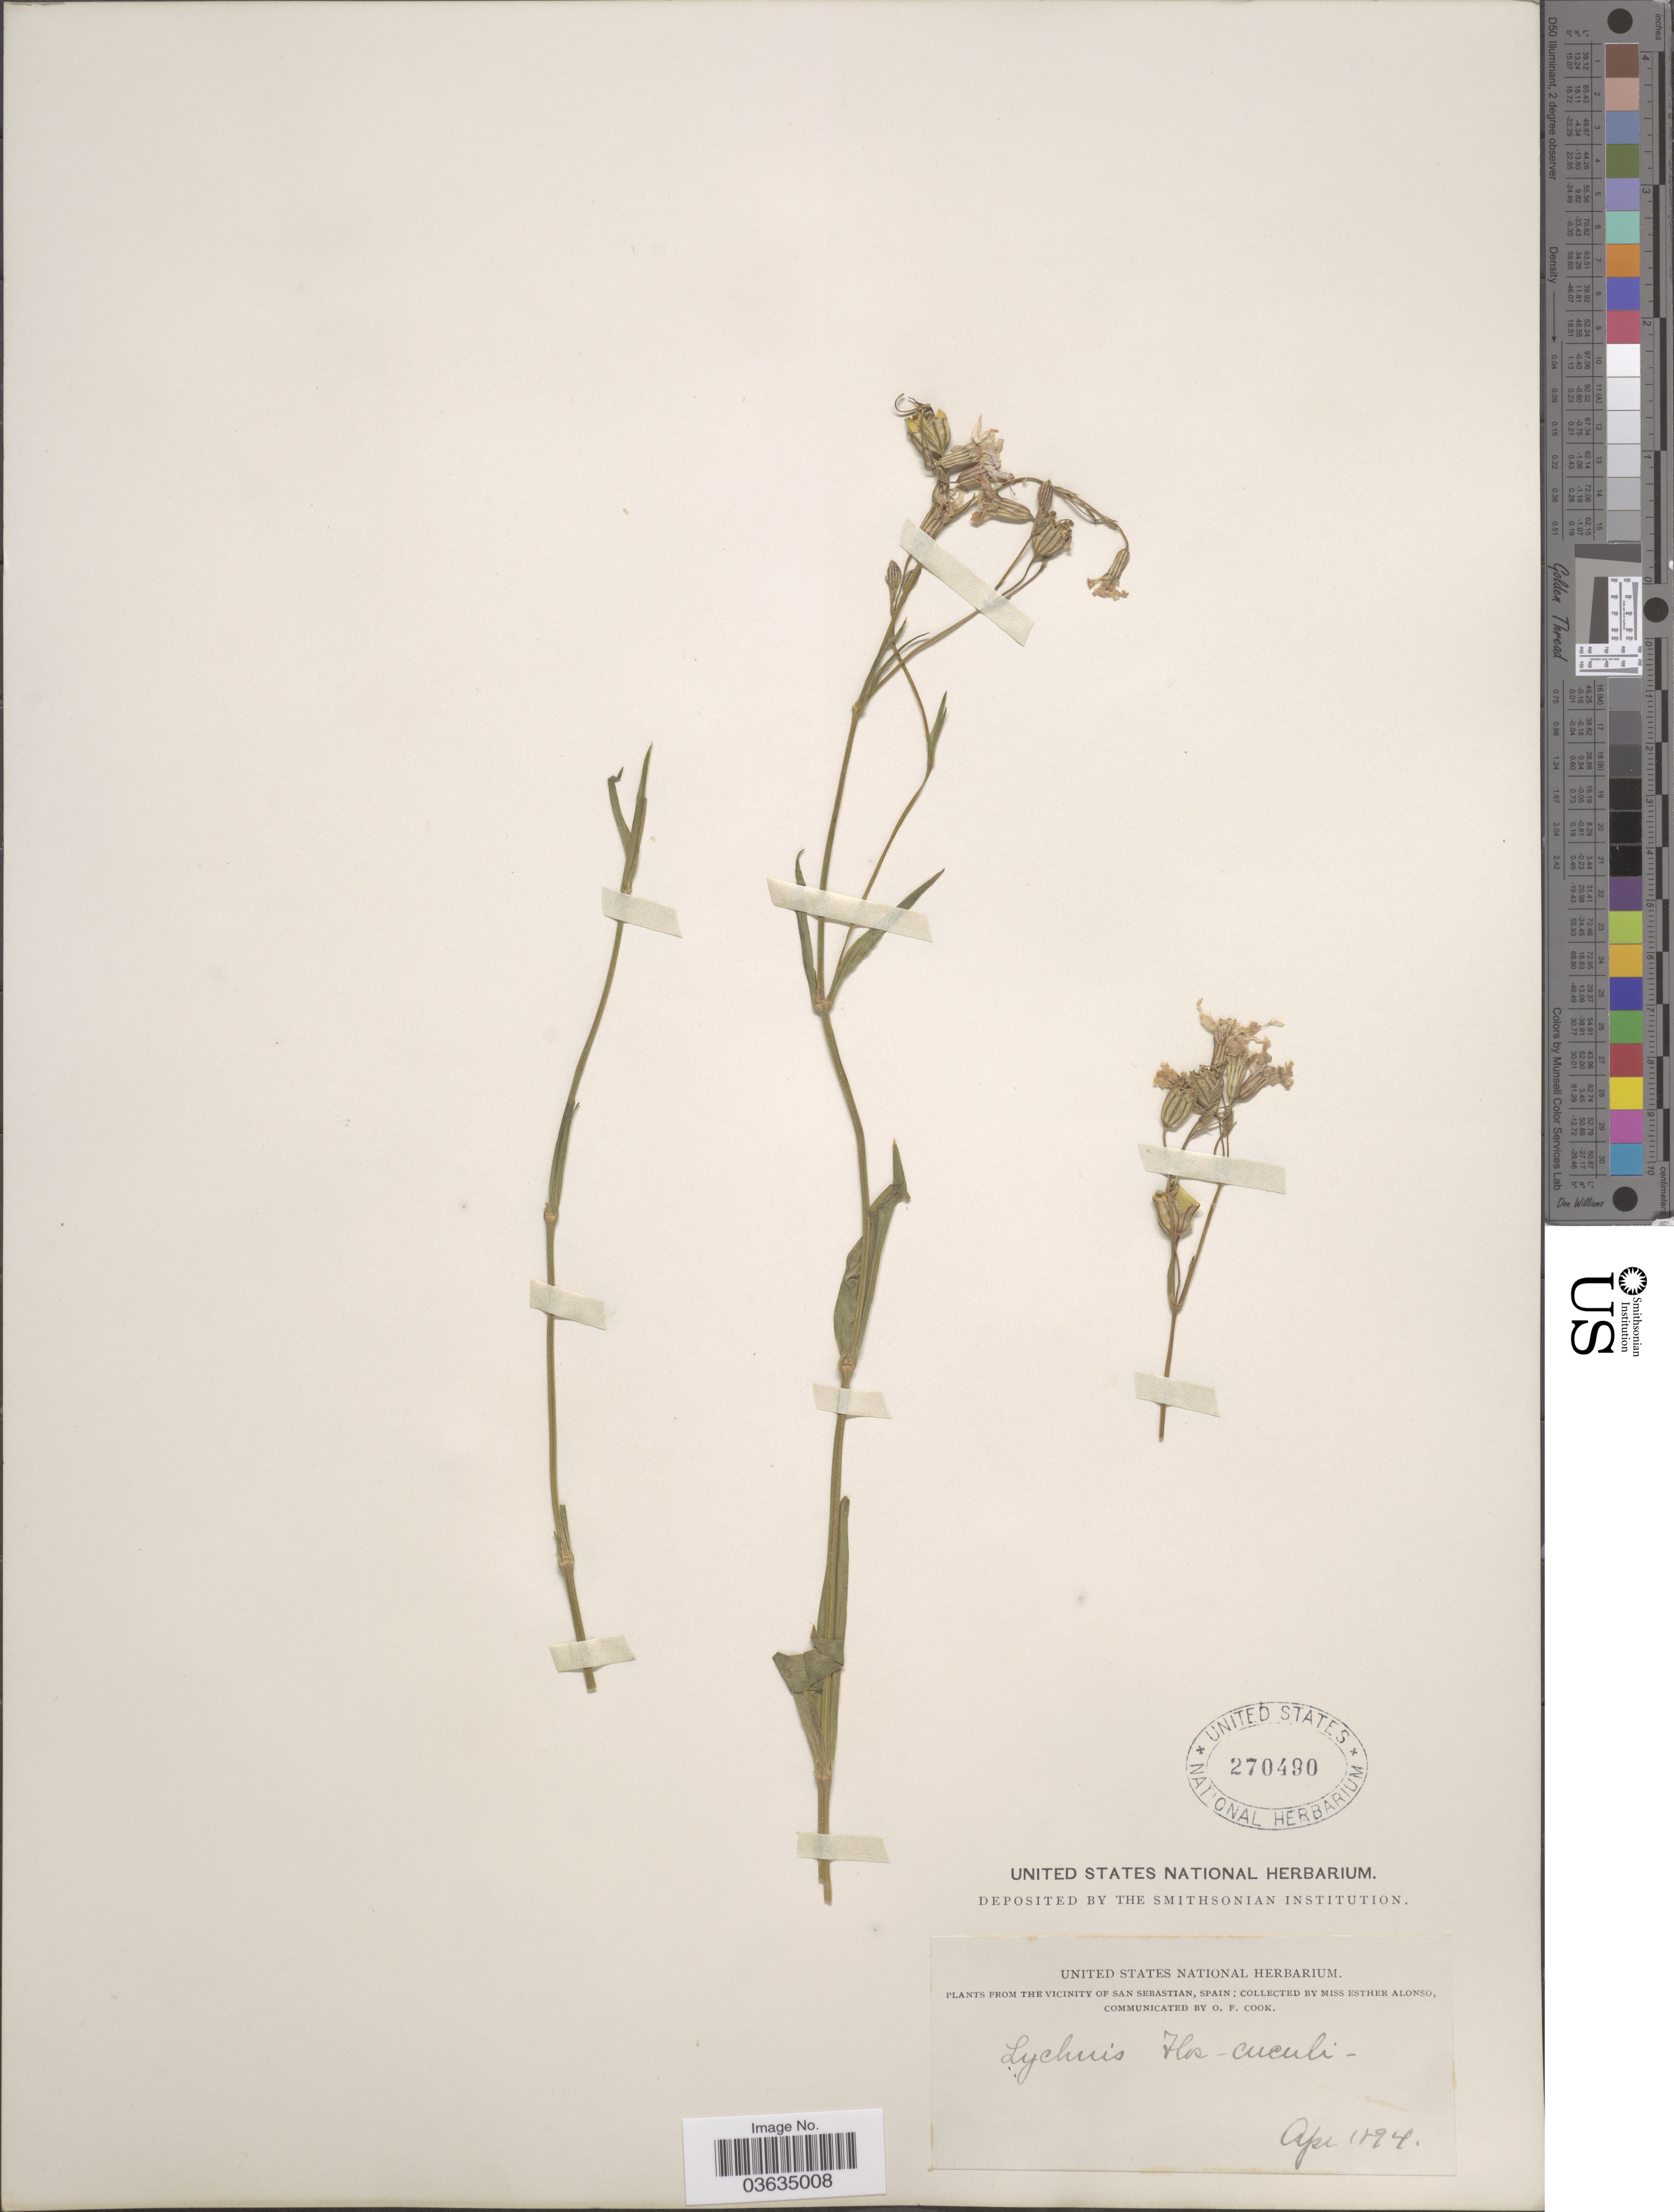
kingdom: Plantae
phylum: Tracheophyta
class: Magnoliopsida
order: Caryophyllales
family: Caryophyllaceae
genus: Silene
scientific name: Silene flos-cuculi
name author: (L.) Greuter & Burdet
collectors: E. Alonso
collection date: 1894-04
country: Spain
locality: The Vicinity of San Sebastian.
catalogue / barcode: US 270490